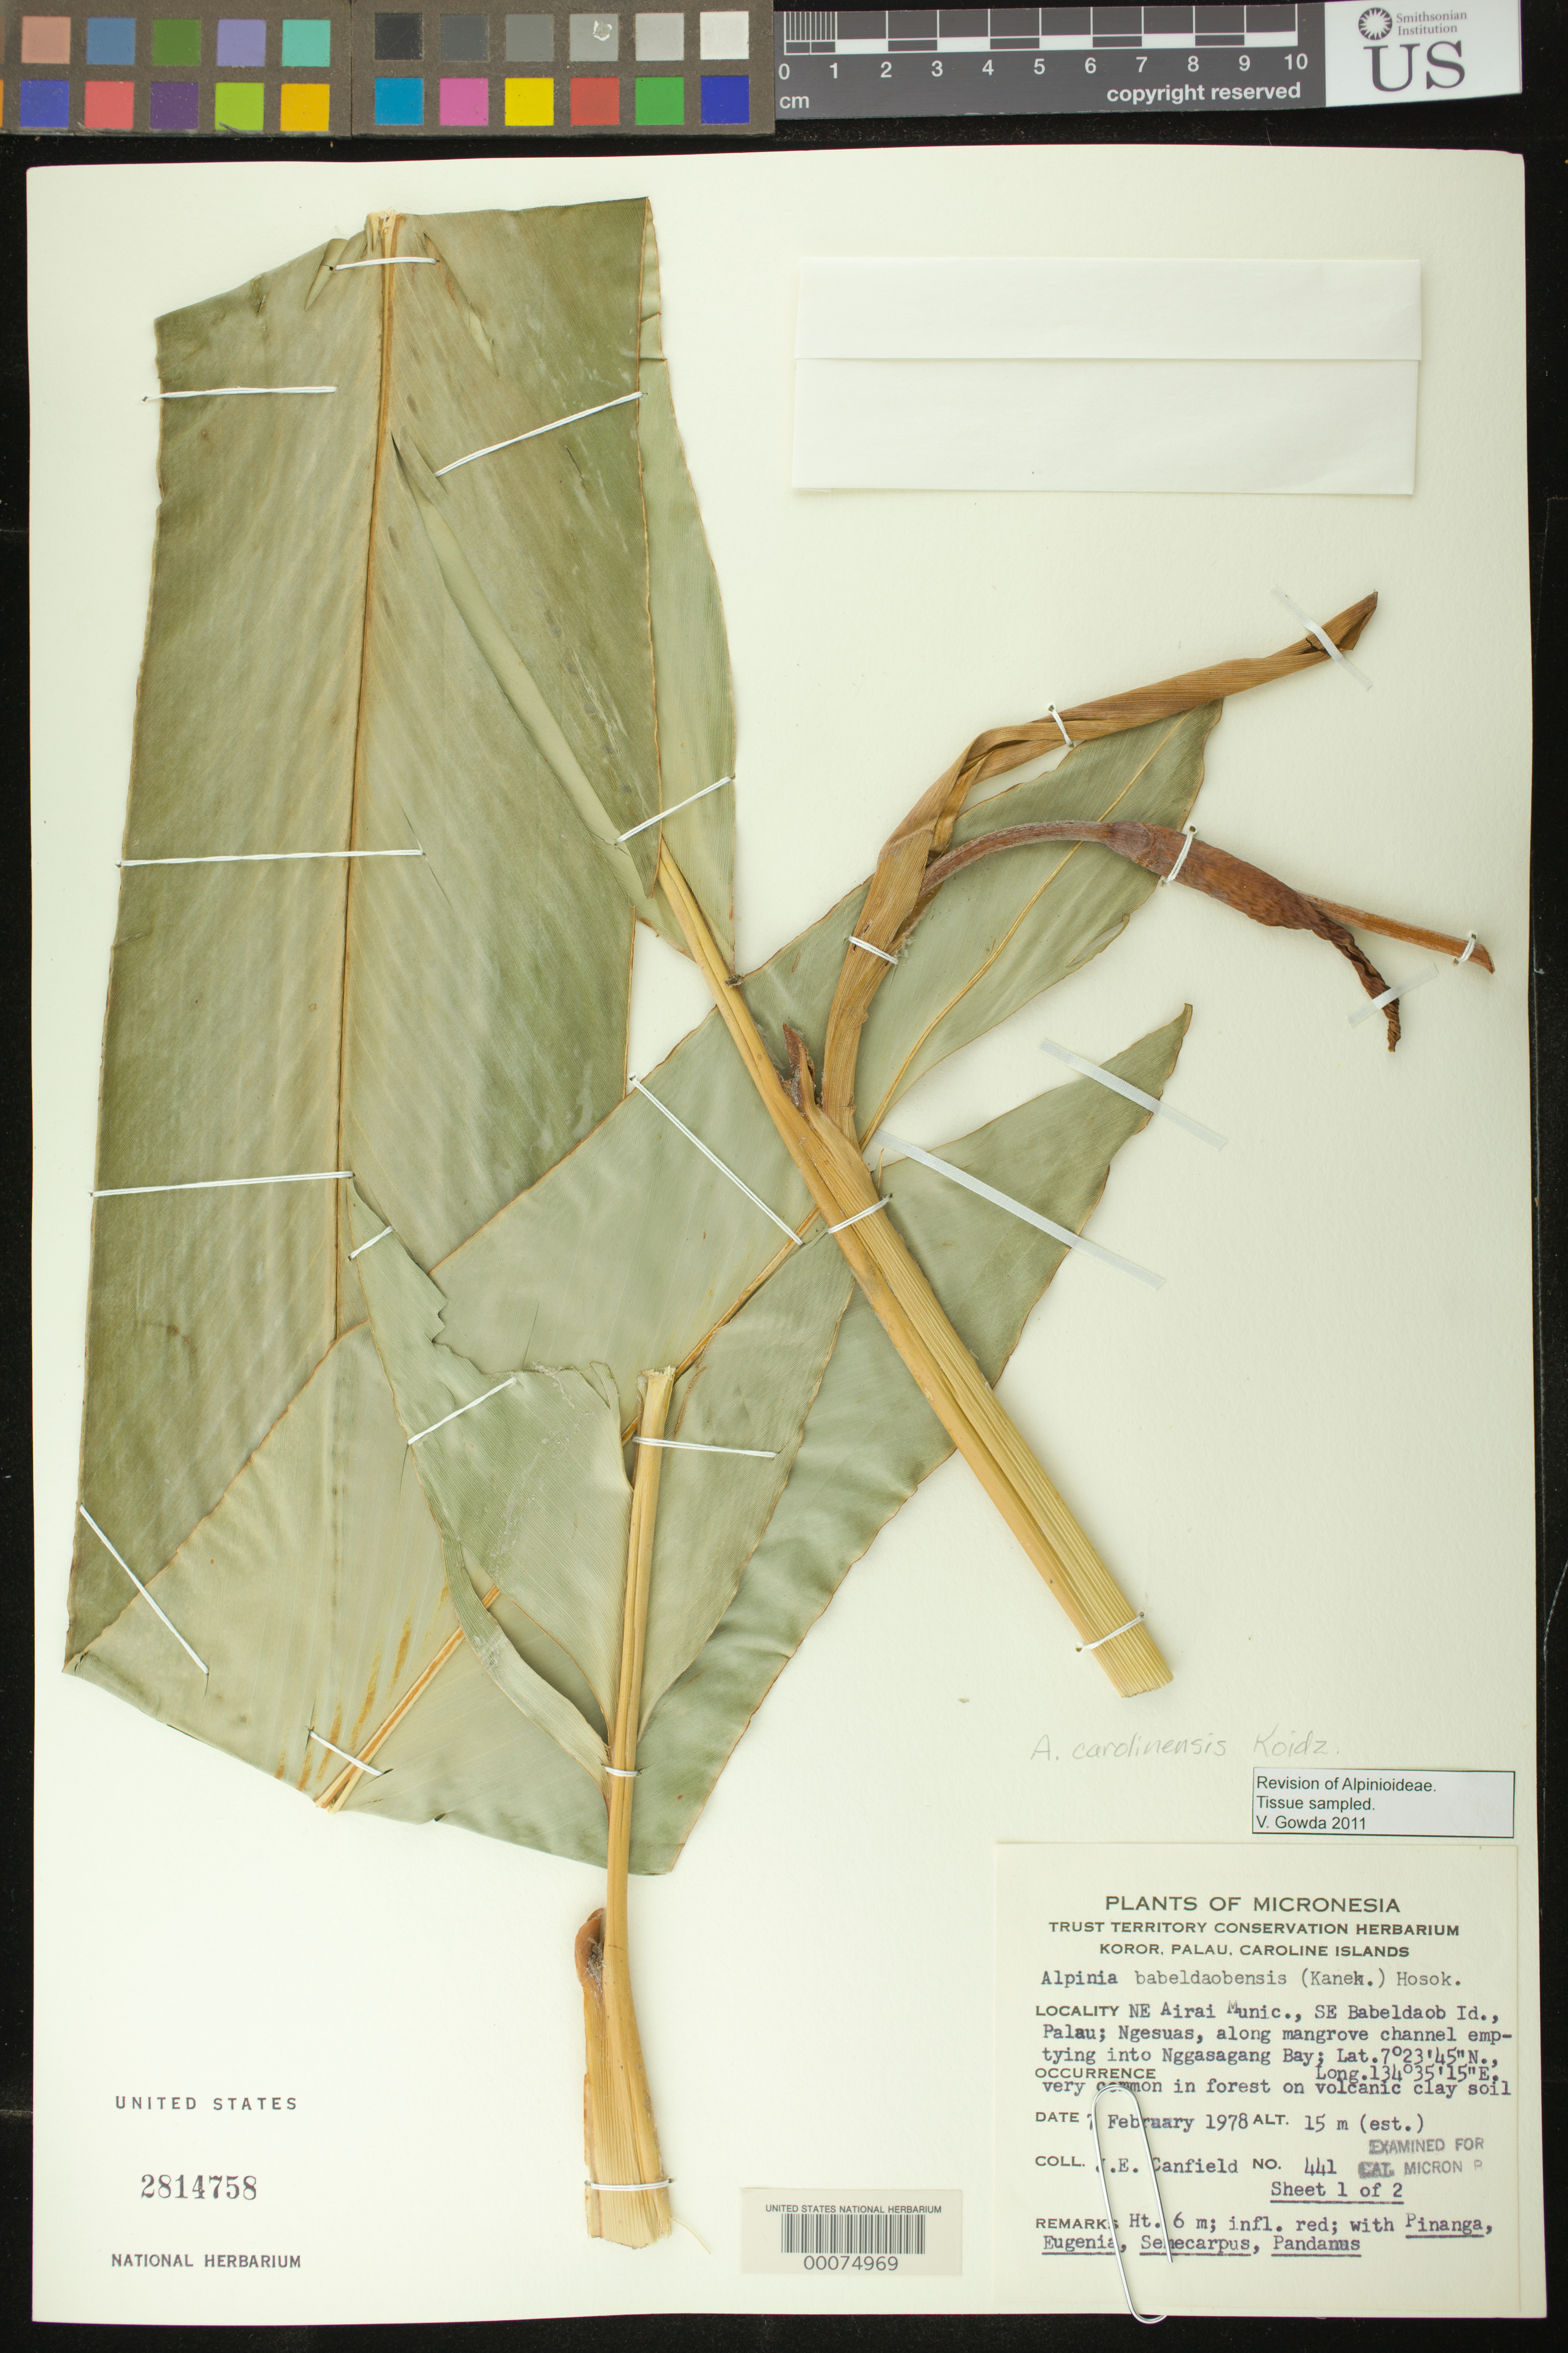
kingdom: Plantae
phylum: Tracheophyta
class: Liliopsida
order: Zingiberales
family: Zingiberaceae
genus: Alpinia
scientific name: Alpinia carolinensis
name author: Koidz.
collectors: J. E. Canfield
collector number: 441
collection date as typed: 07 Feb 1978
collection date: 1978-02-07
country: Palau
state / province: Airai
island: Babeldaob [Babelthuap]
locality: NE Airai Mun., SE Babeldaob I., Ngesuas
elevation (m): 15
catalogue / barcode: US 2814758